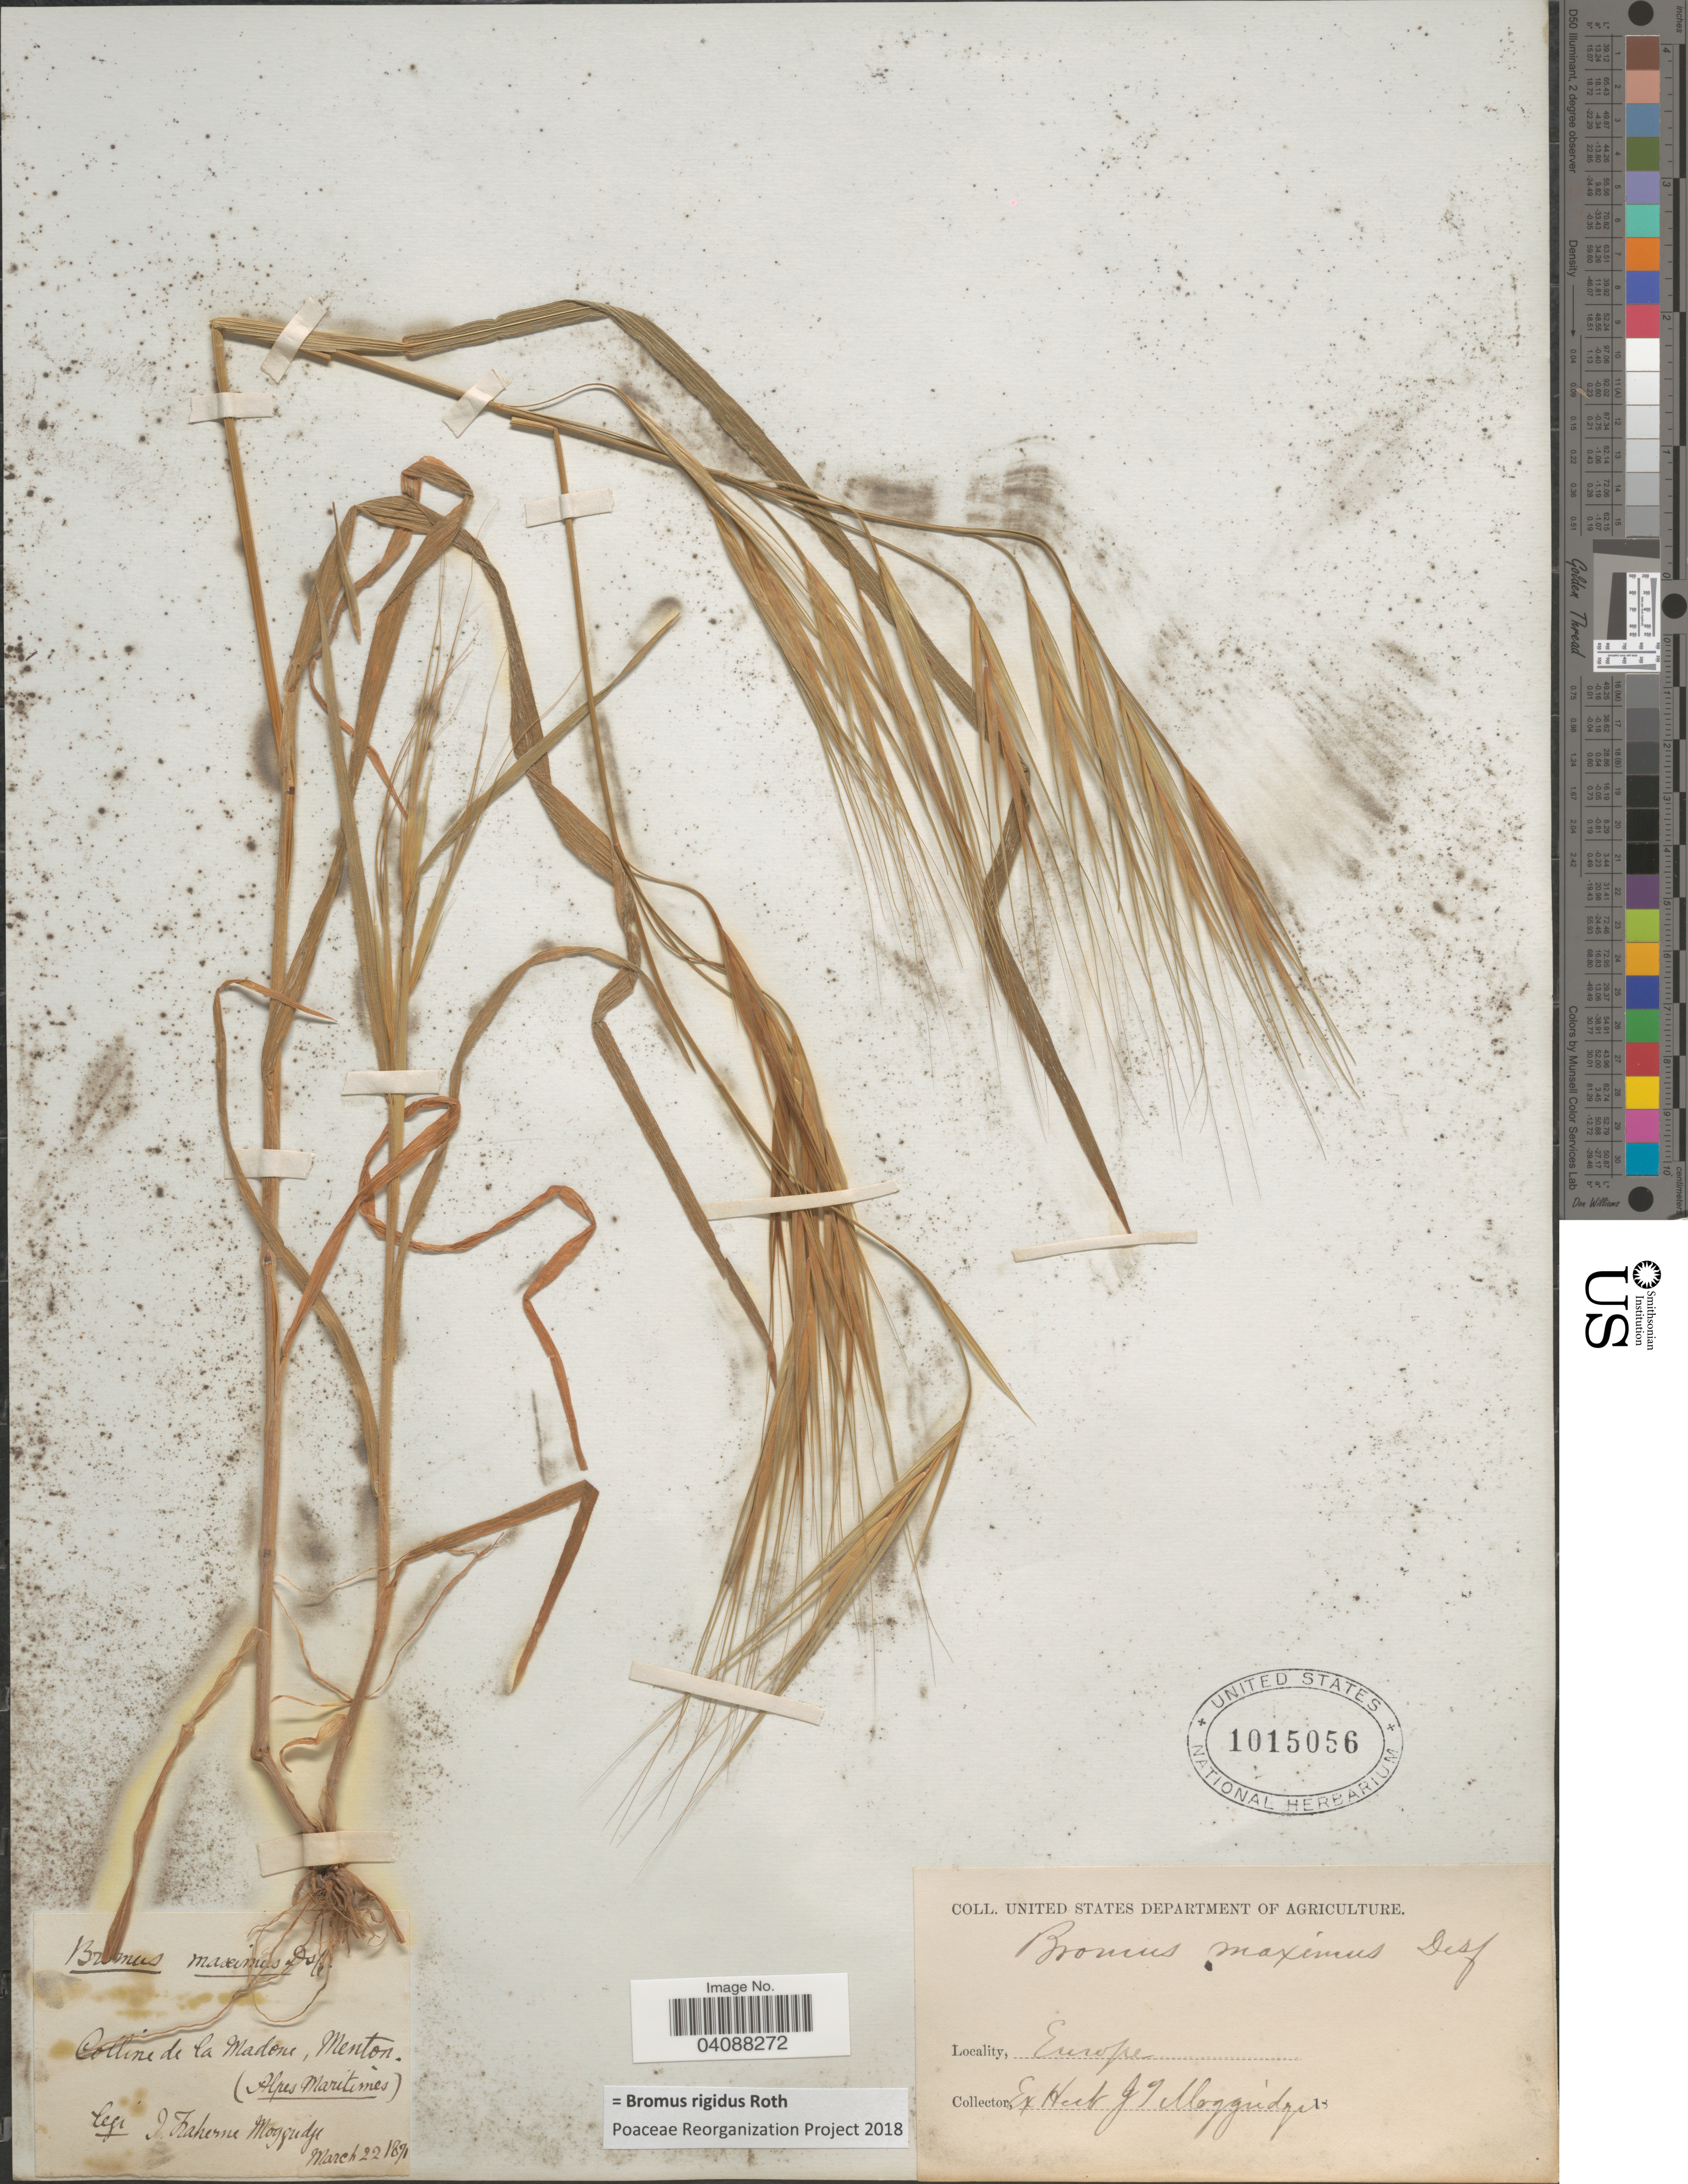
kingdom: Plantae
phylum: Tracheophyta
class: Liliopsida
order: Poales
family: Poaceae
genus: Bromus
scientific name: Bromus rigidus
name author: Roth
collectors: J. T. Moggridge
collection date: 1871-03-22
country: France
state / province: Provence-Alpes-Côte d'Azur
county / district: Alpes-Maritimes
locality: Colline de la Madone, Menton. (Alpes Maritimes). Europe.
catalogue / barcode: US 1015056